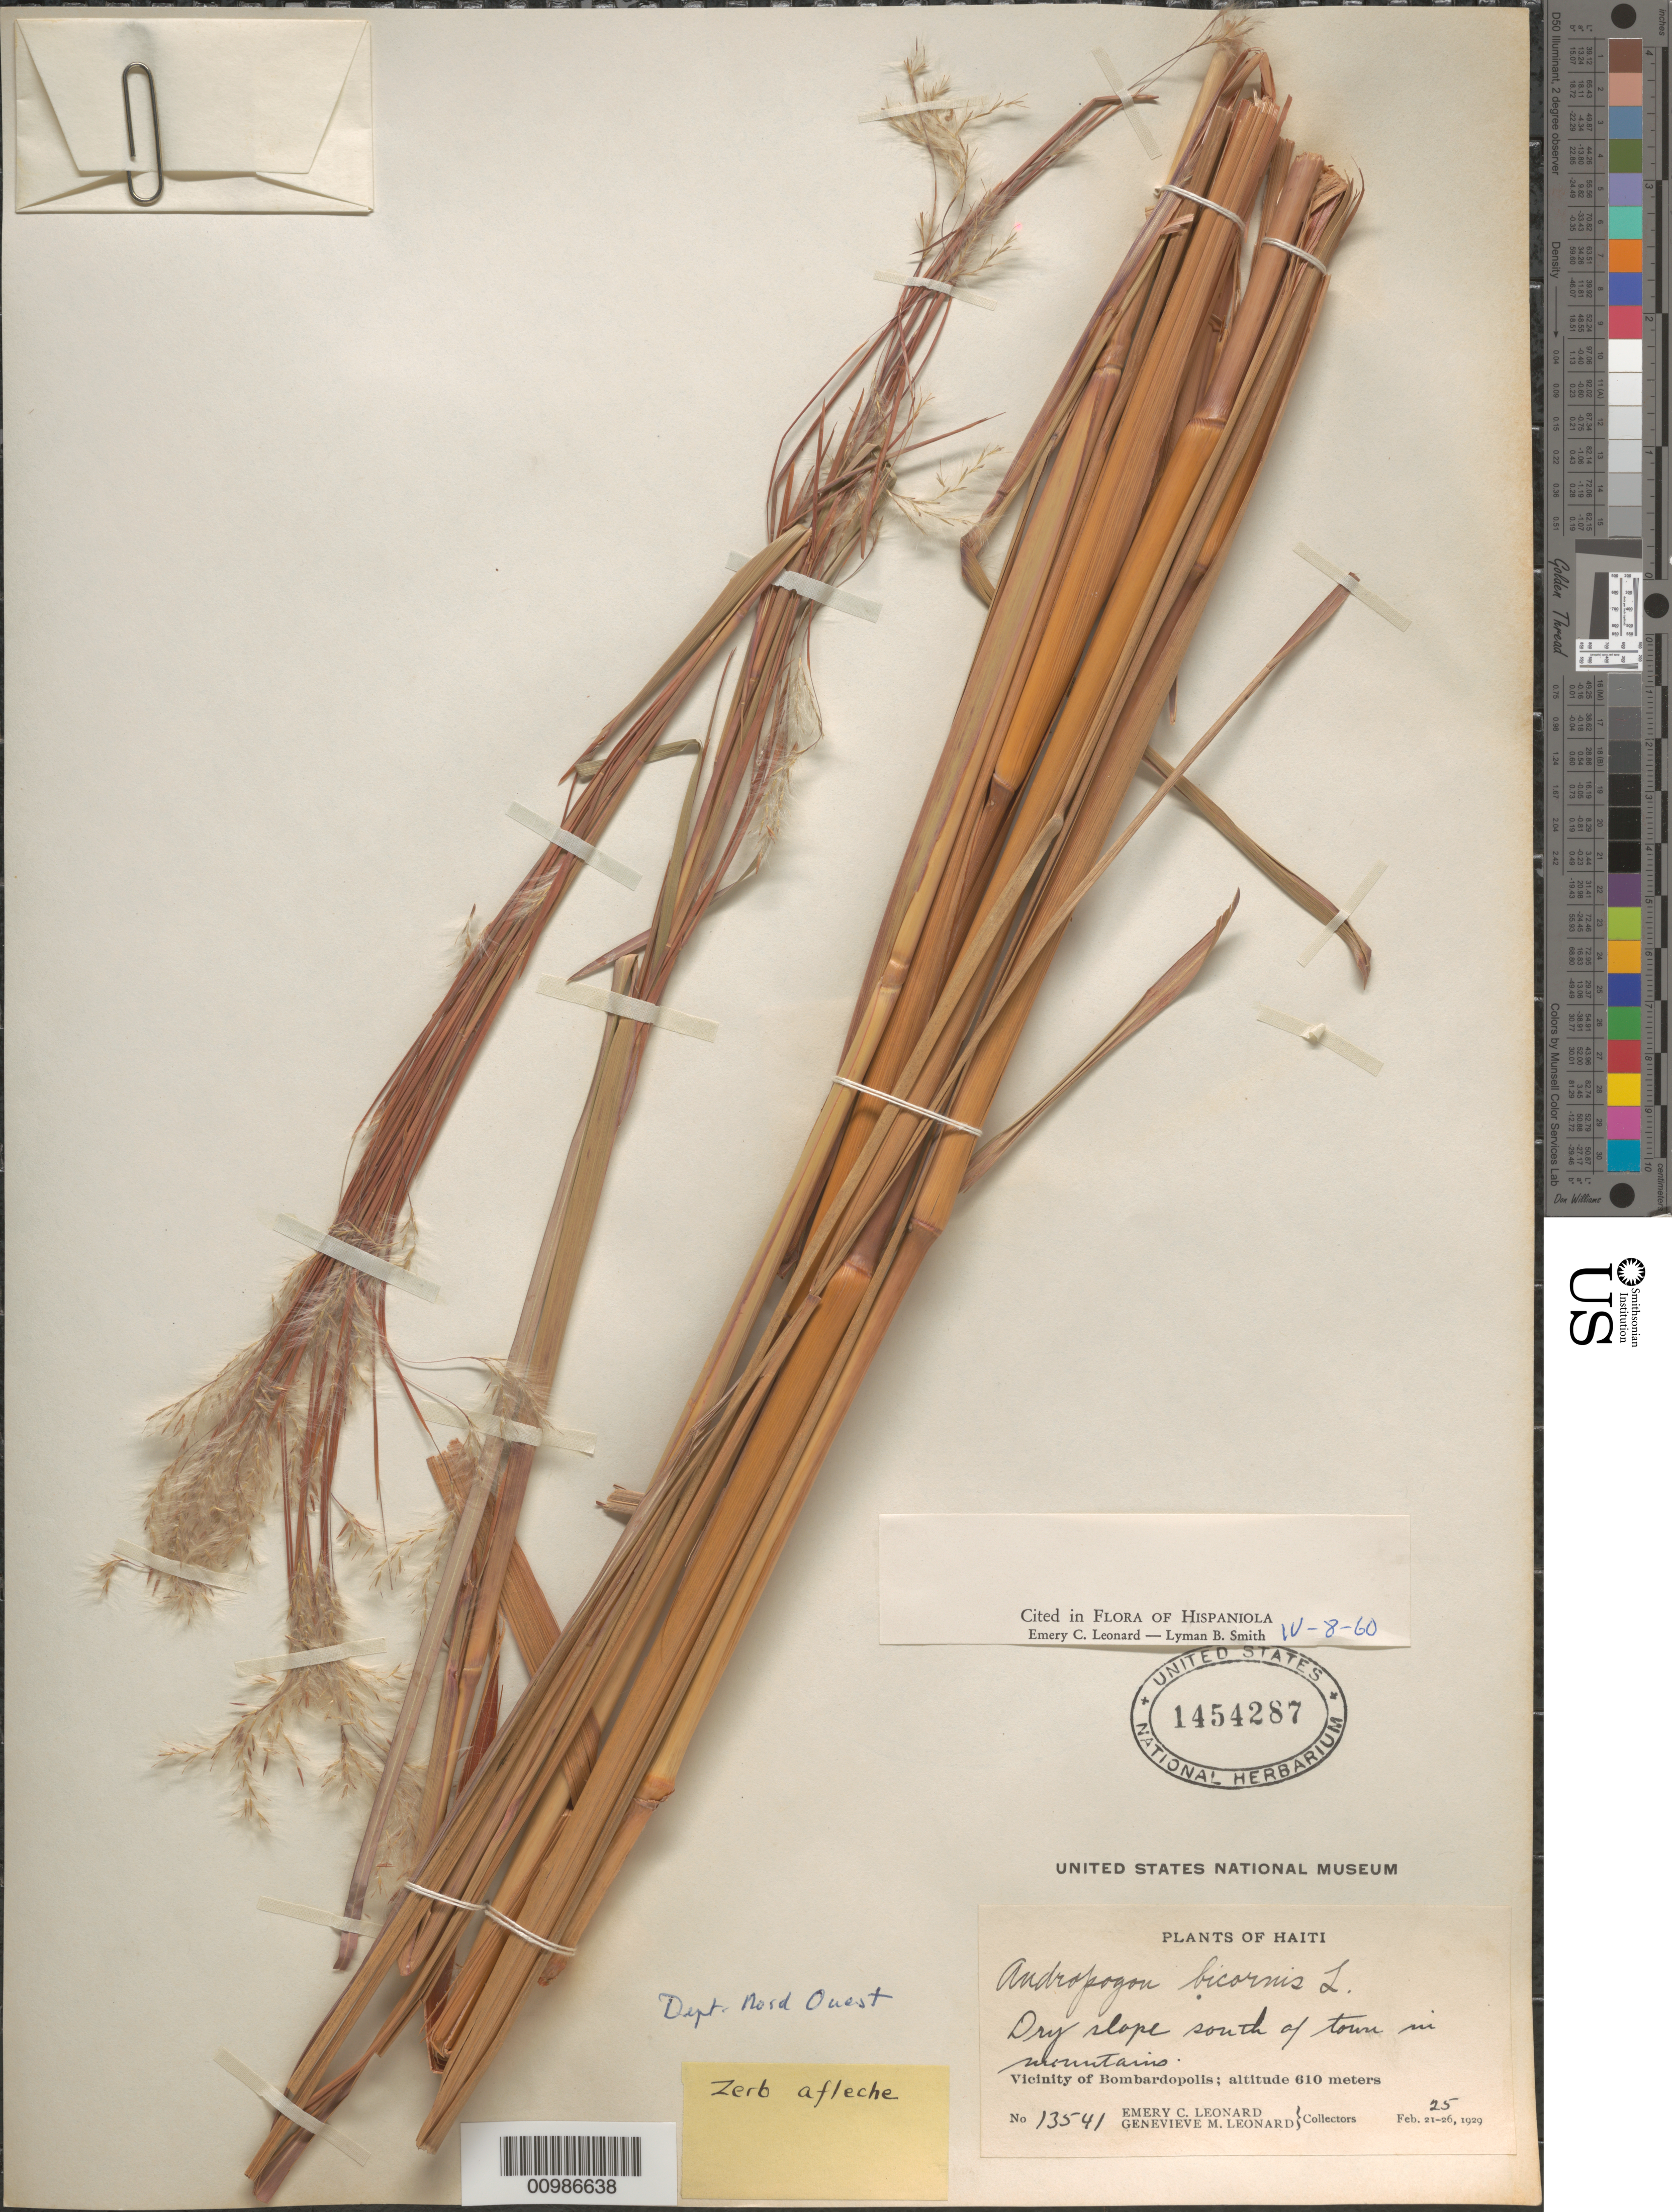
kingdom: Plantae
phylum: Tracheophyta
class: Liliopsida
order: Poales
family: Poaceae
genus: Andropogon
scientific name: Andropogon bicornis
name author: L.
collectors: E. C. Leonard & G. M. Leonard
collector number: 13541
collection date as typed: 25 Feb 1929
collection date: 1929-02-25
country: Haiti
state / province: Nord-Óuest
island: Hispaniola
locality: Vicinity of Bombardopolis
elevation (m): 610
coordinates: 0 N, 0 E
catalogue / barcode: US 1454287